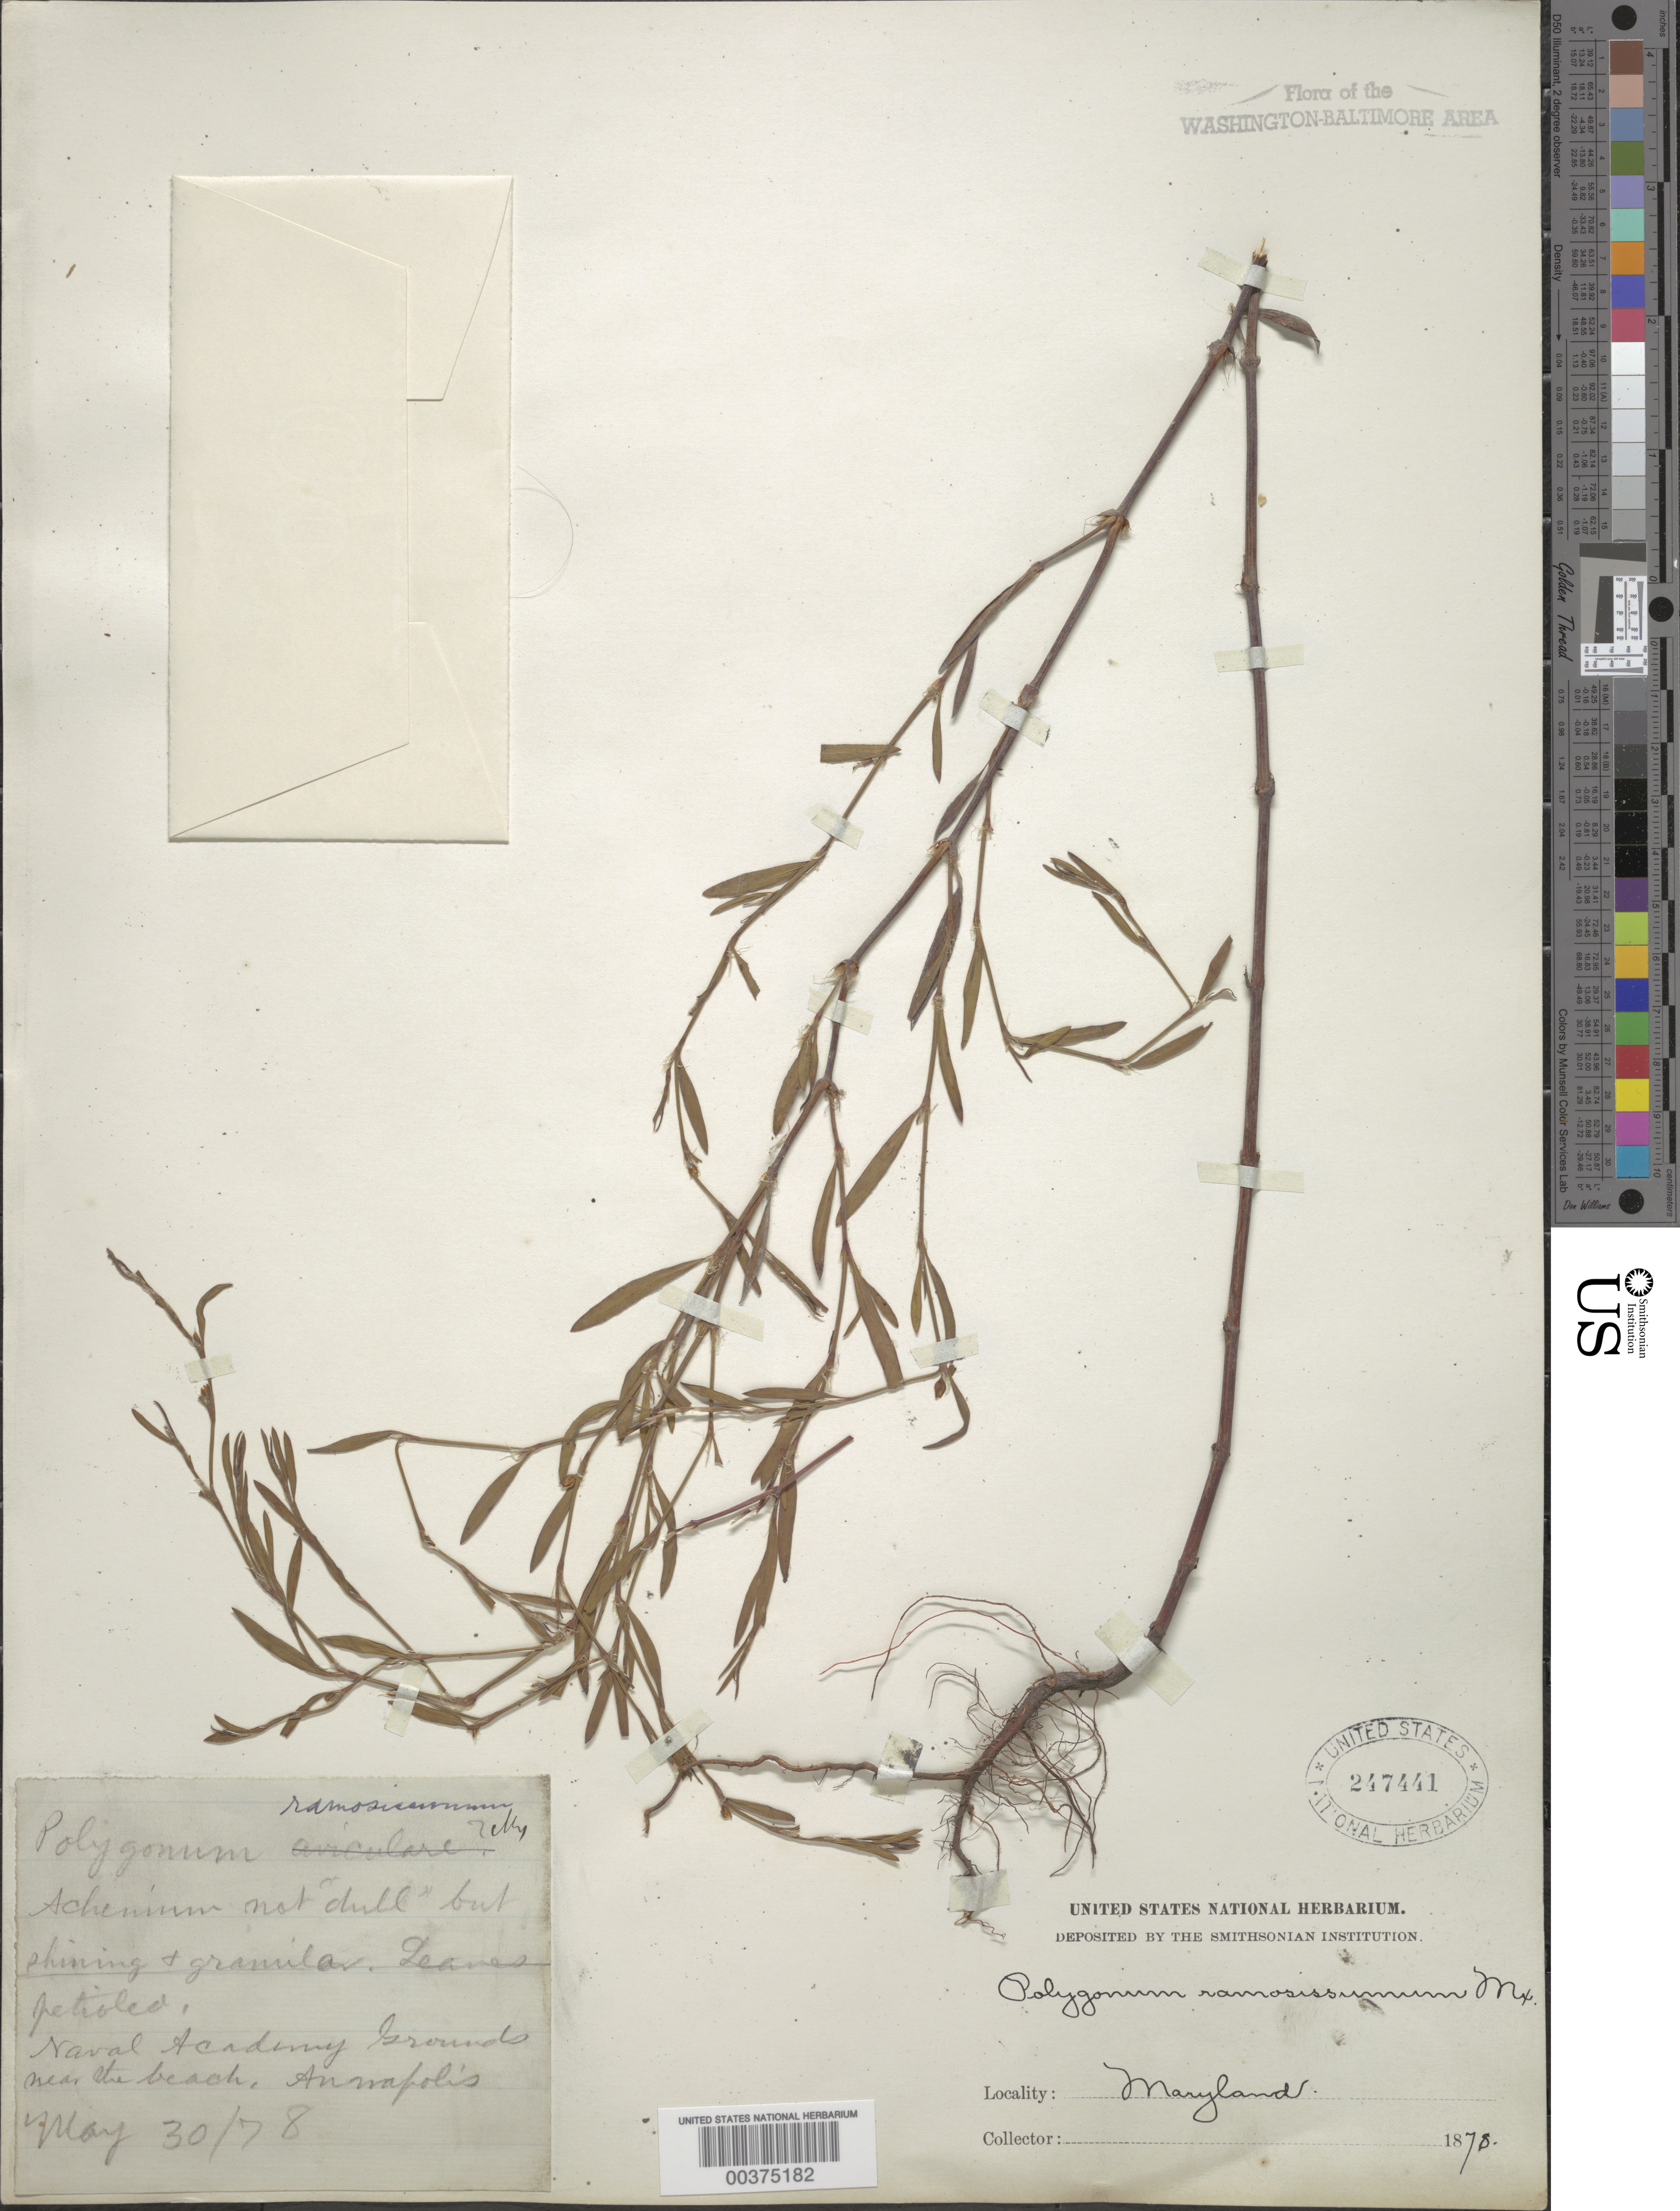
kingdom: Plantae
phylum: Tracheophyta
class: Magnoliopsida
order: Caryophyllales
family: Polygonaceae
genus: Polygonum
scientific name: Polygonum ramosissimum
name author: Michx.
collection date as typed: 30 May 1878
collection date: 1878-05-30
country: United States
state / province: Maryland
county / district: Anne Arundel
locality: Naval Academy grounds, Annapolis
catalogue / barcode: US 247441